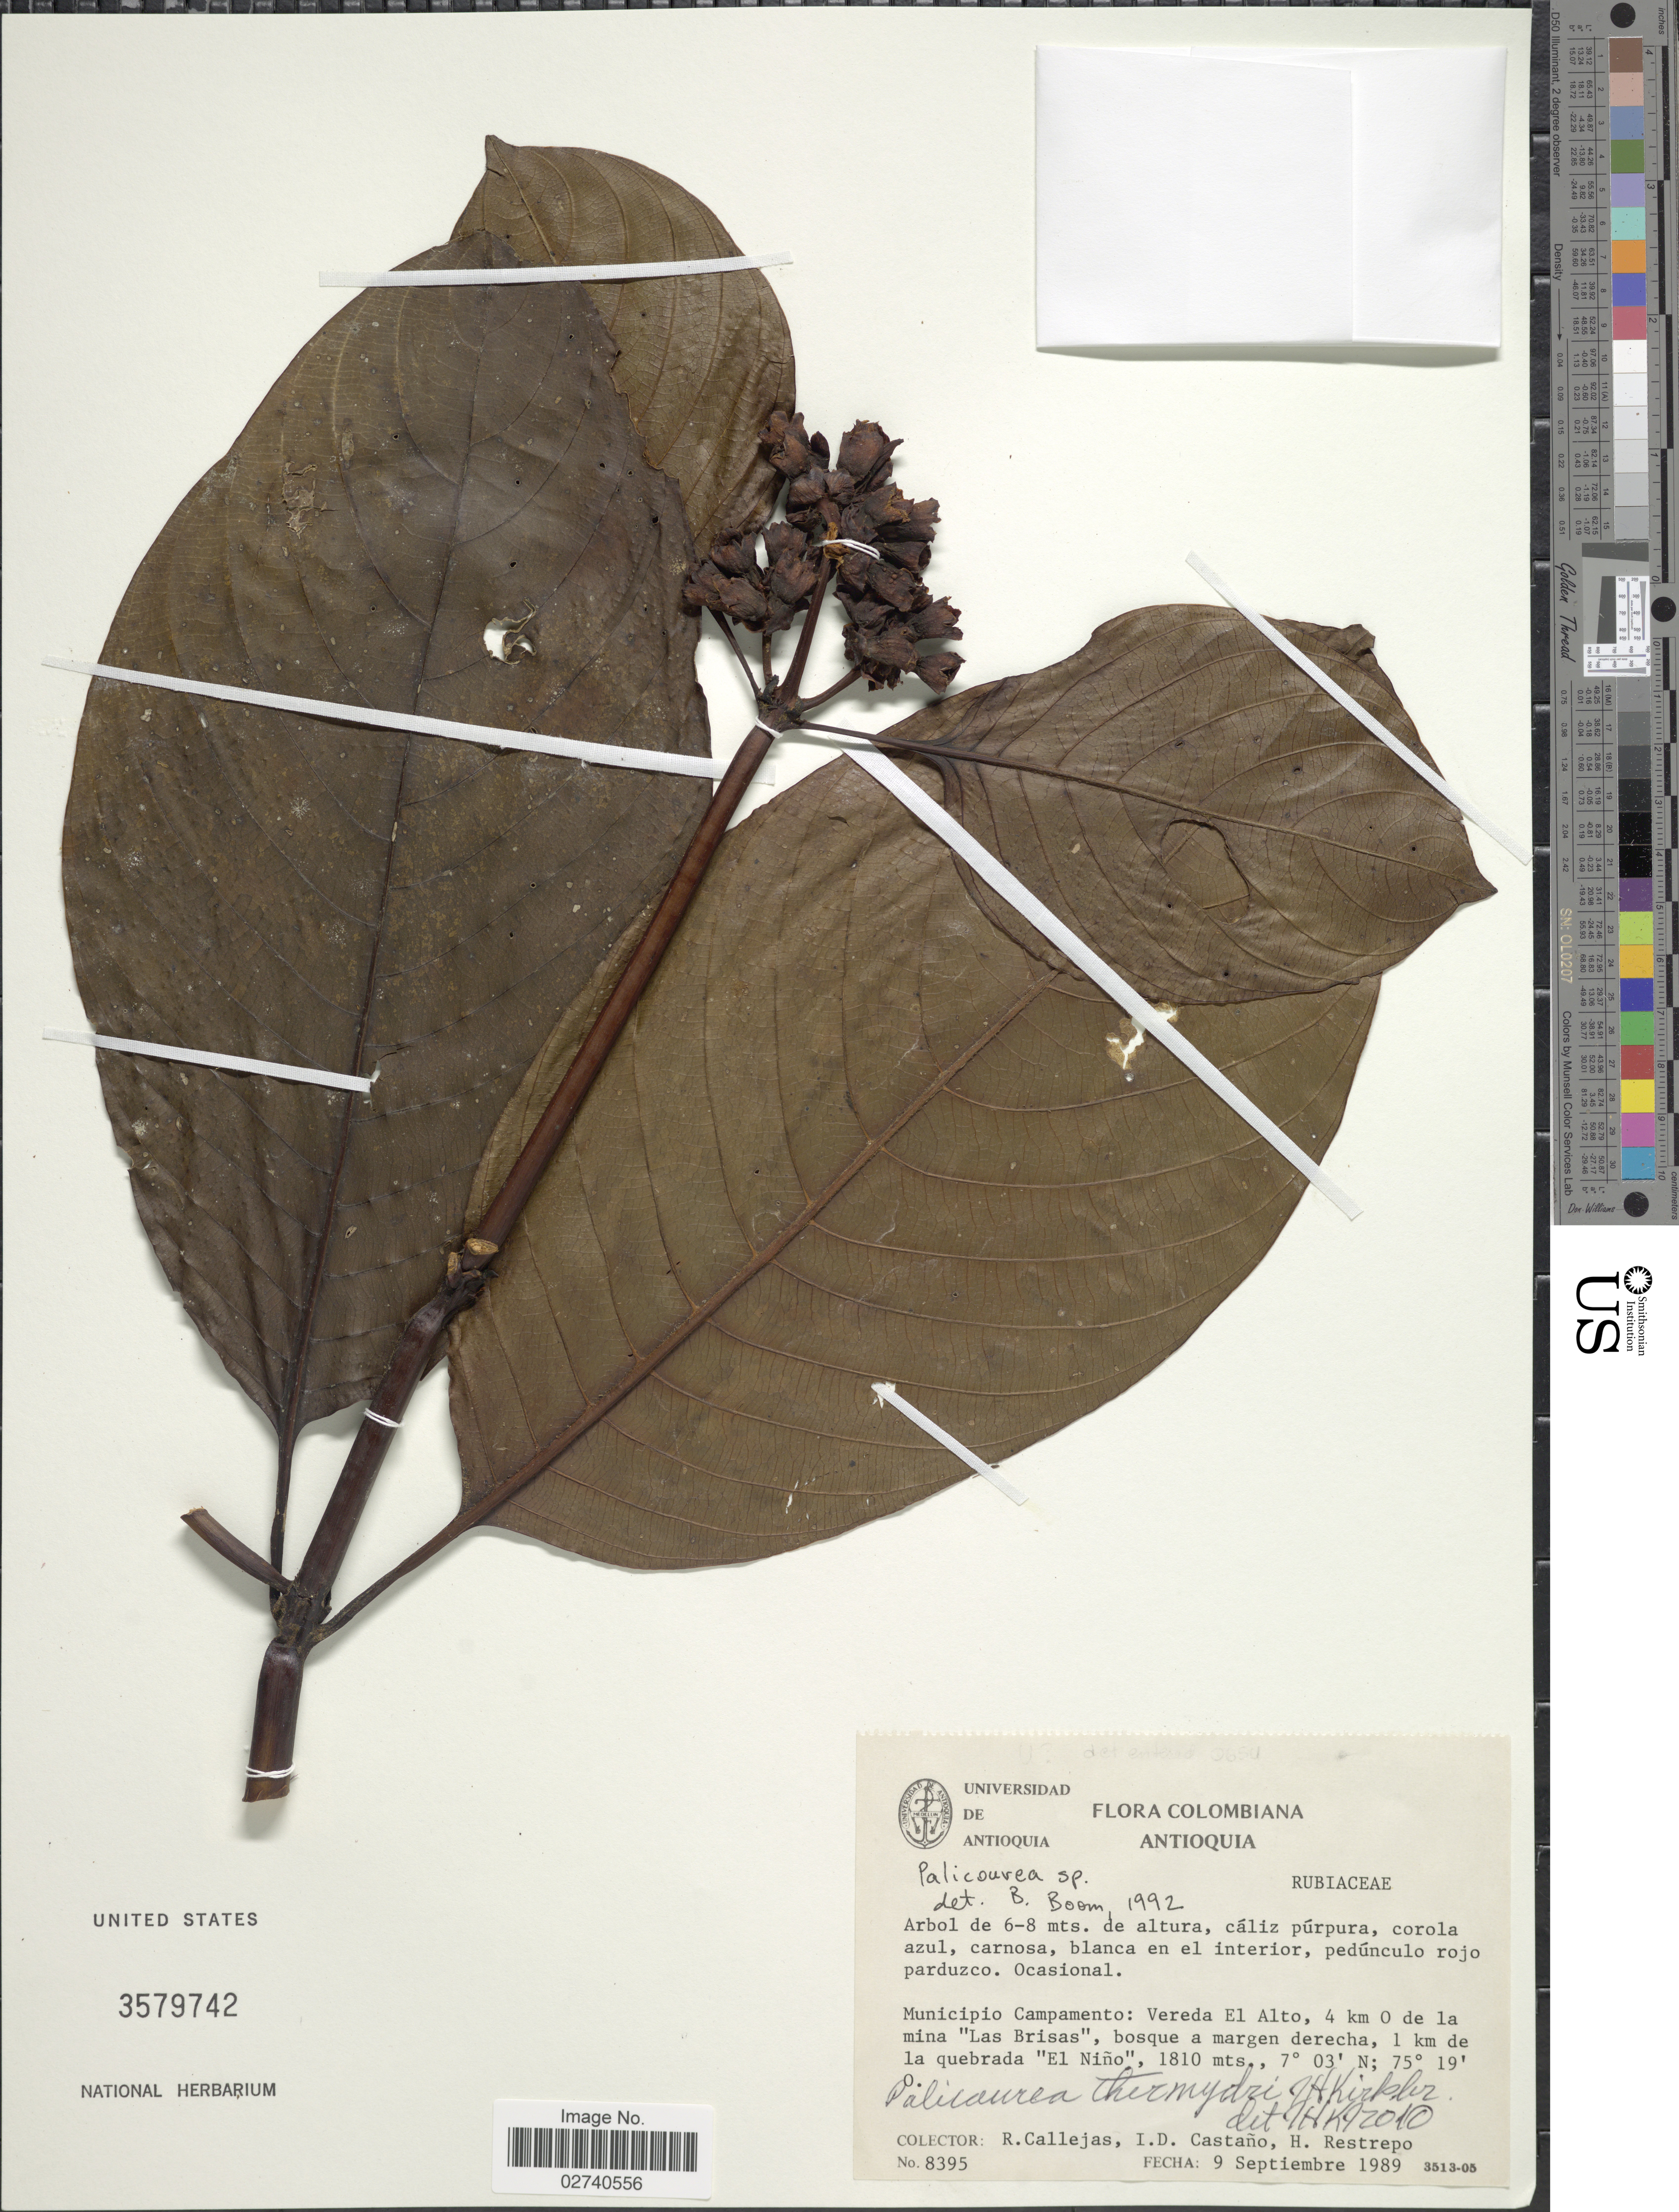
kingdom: Plantae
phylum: Tracheophyta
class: Magnoliopsida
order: Gentianales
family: Rubiaceae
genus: Palicourea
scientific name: Palicourea thermydri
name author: J.H. Kirkbr.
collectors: R. Callejas, I. Castaño & H. Restrepo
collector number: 8395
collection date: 1989-09-09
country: Colombia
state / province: Antioquia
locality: Municipio Campamento: Vereda El Alto, 4 km O de la mina "Las Brisas", bosque a amrgen derecha, 1 km de la quebrada "El Nino"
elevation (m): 1810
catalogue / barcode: US 3579742